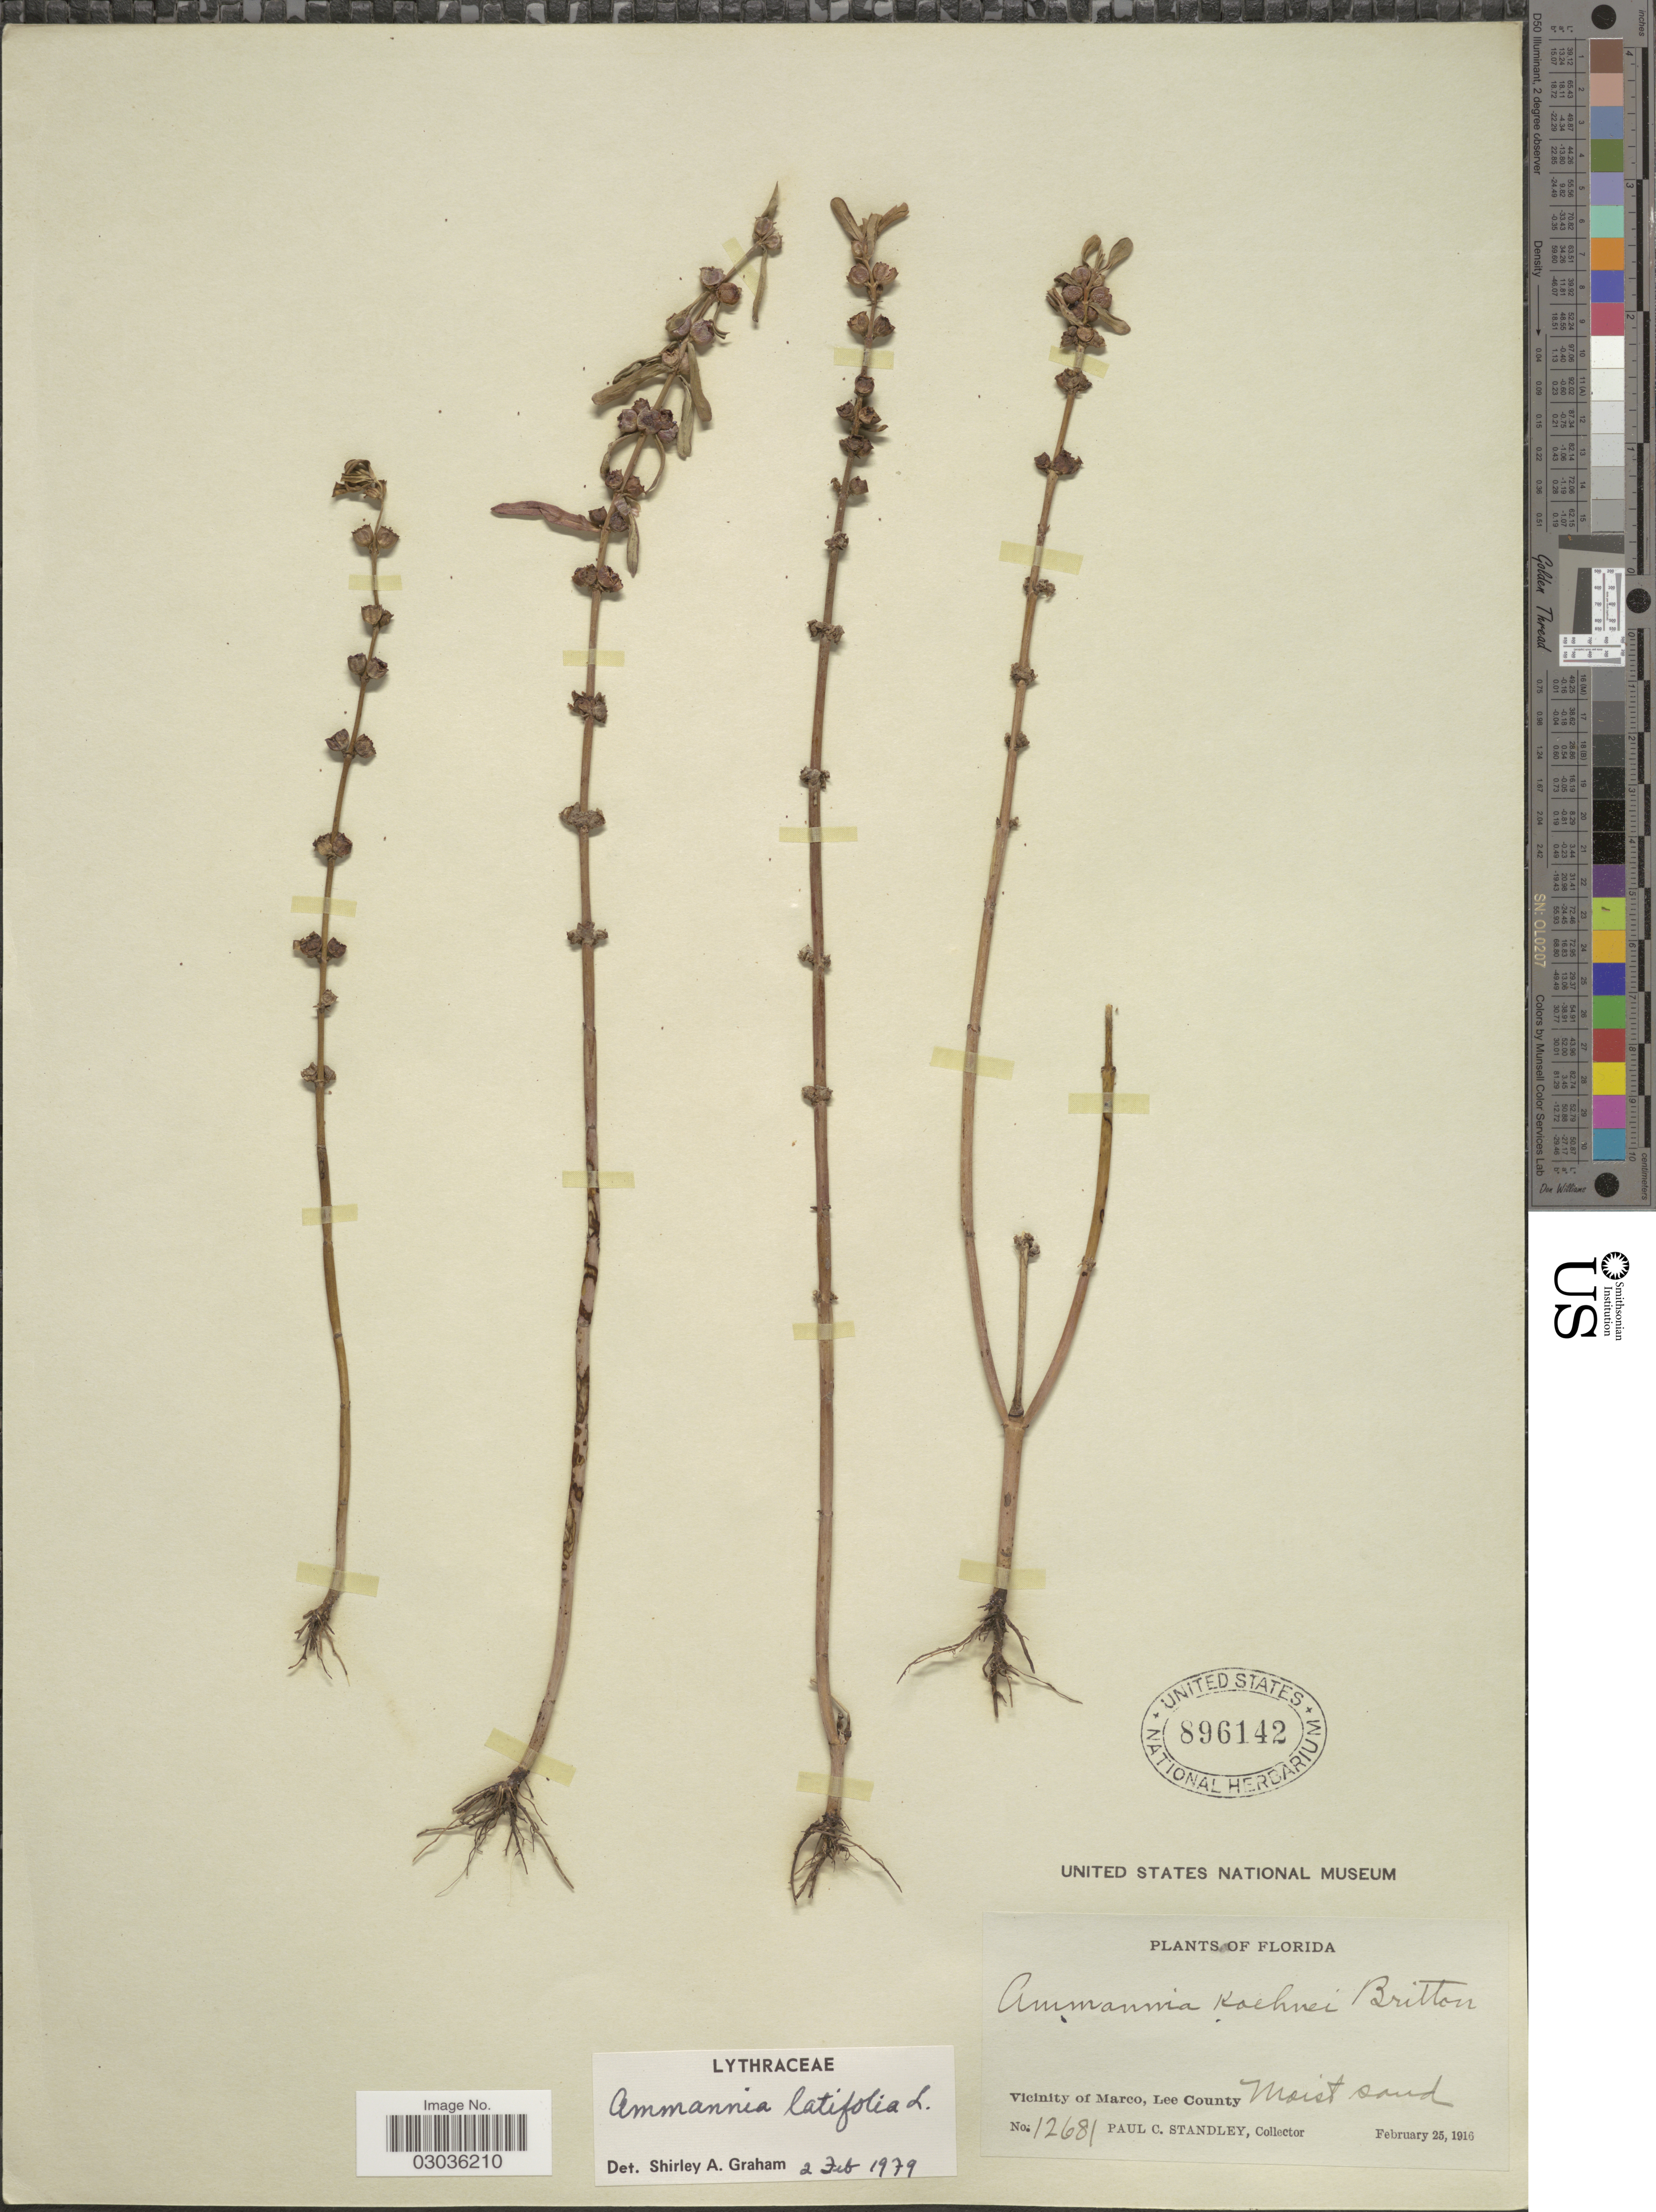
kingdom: Plantae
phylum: Tracheophyta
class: Magnoliopsida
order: Myrtales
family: Lythraceae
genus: Ammannia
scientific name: Ammannia latifolia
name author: L.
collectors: P. C. Standley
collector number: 12681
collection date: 1916-02-25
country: United States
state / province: Florida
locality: Vicinity of Marco, Lee County.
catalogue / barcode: US 896142